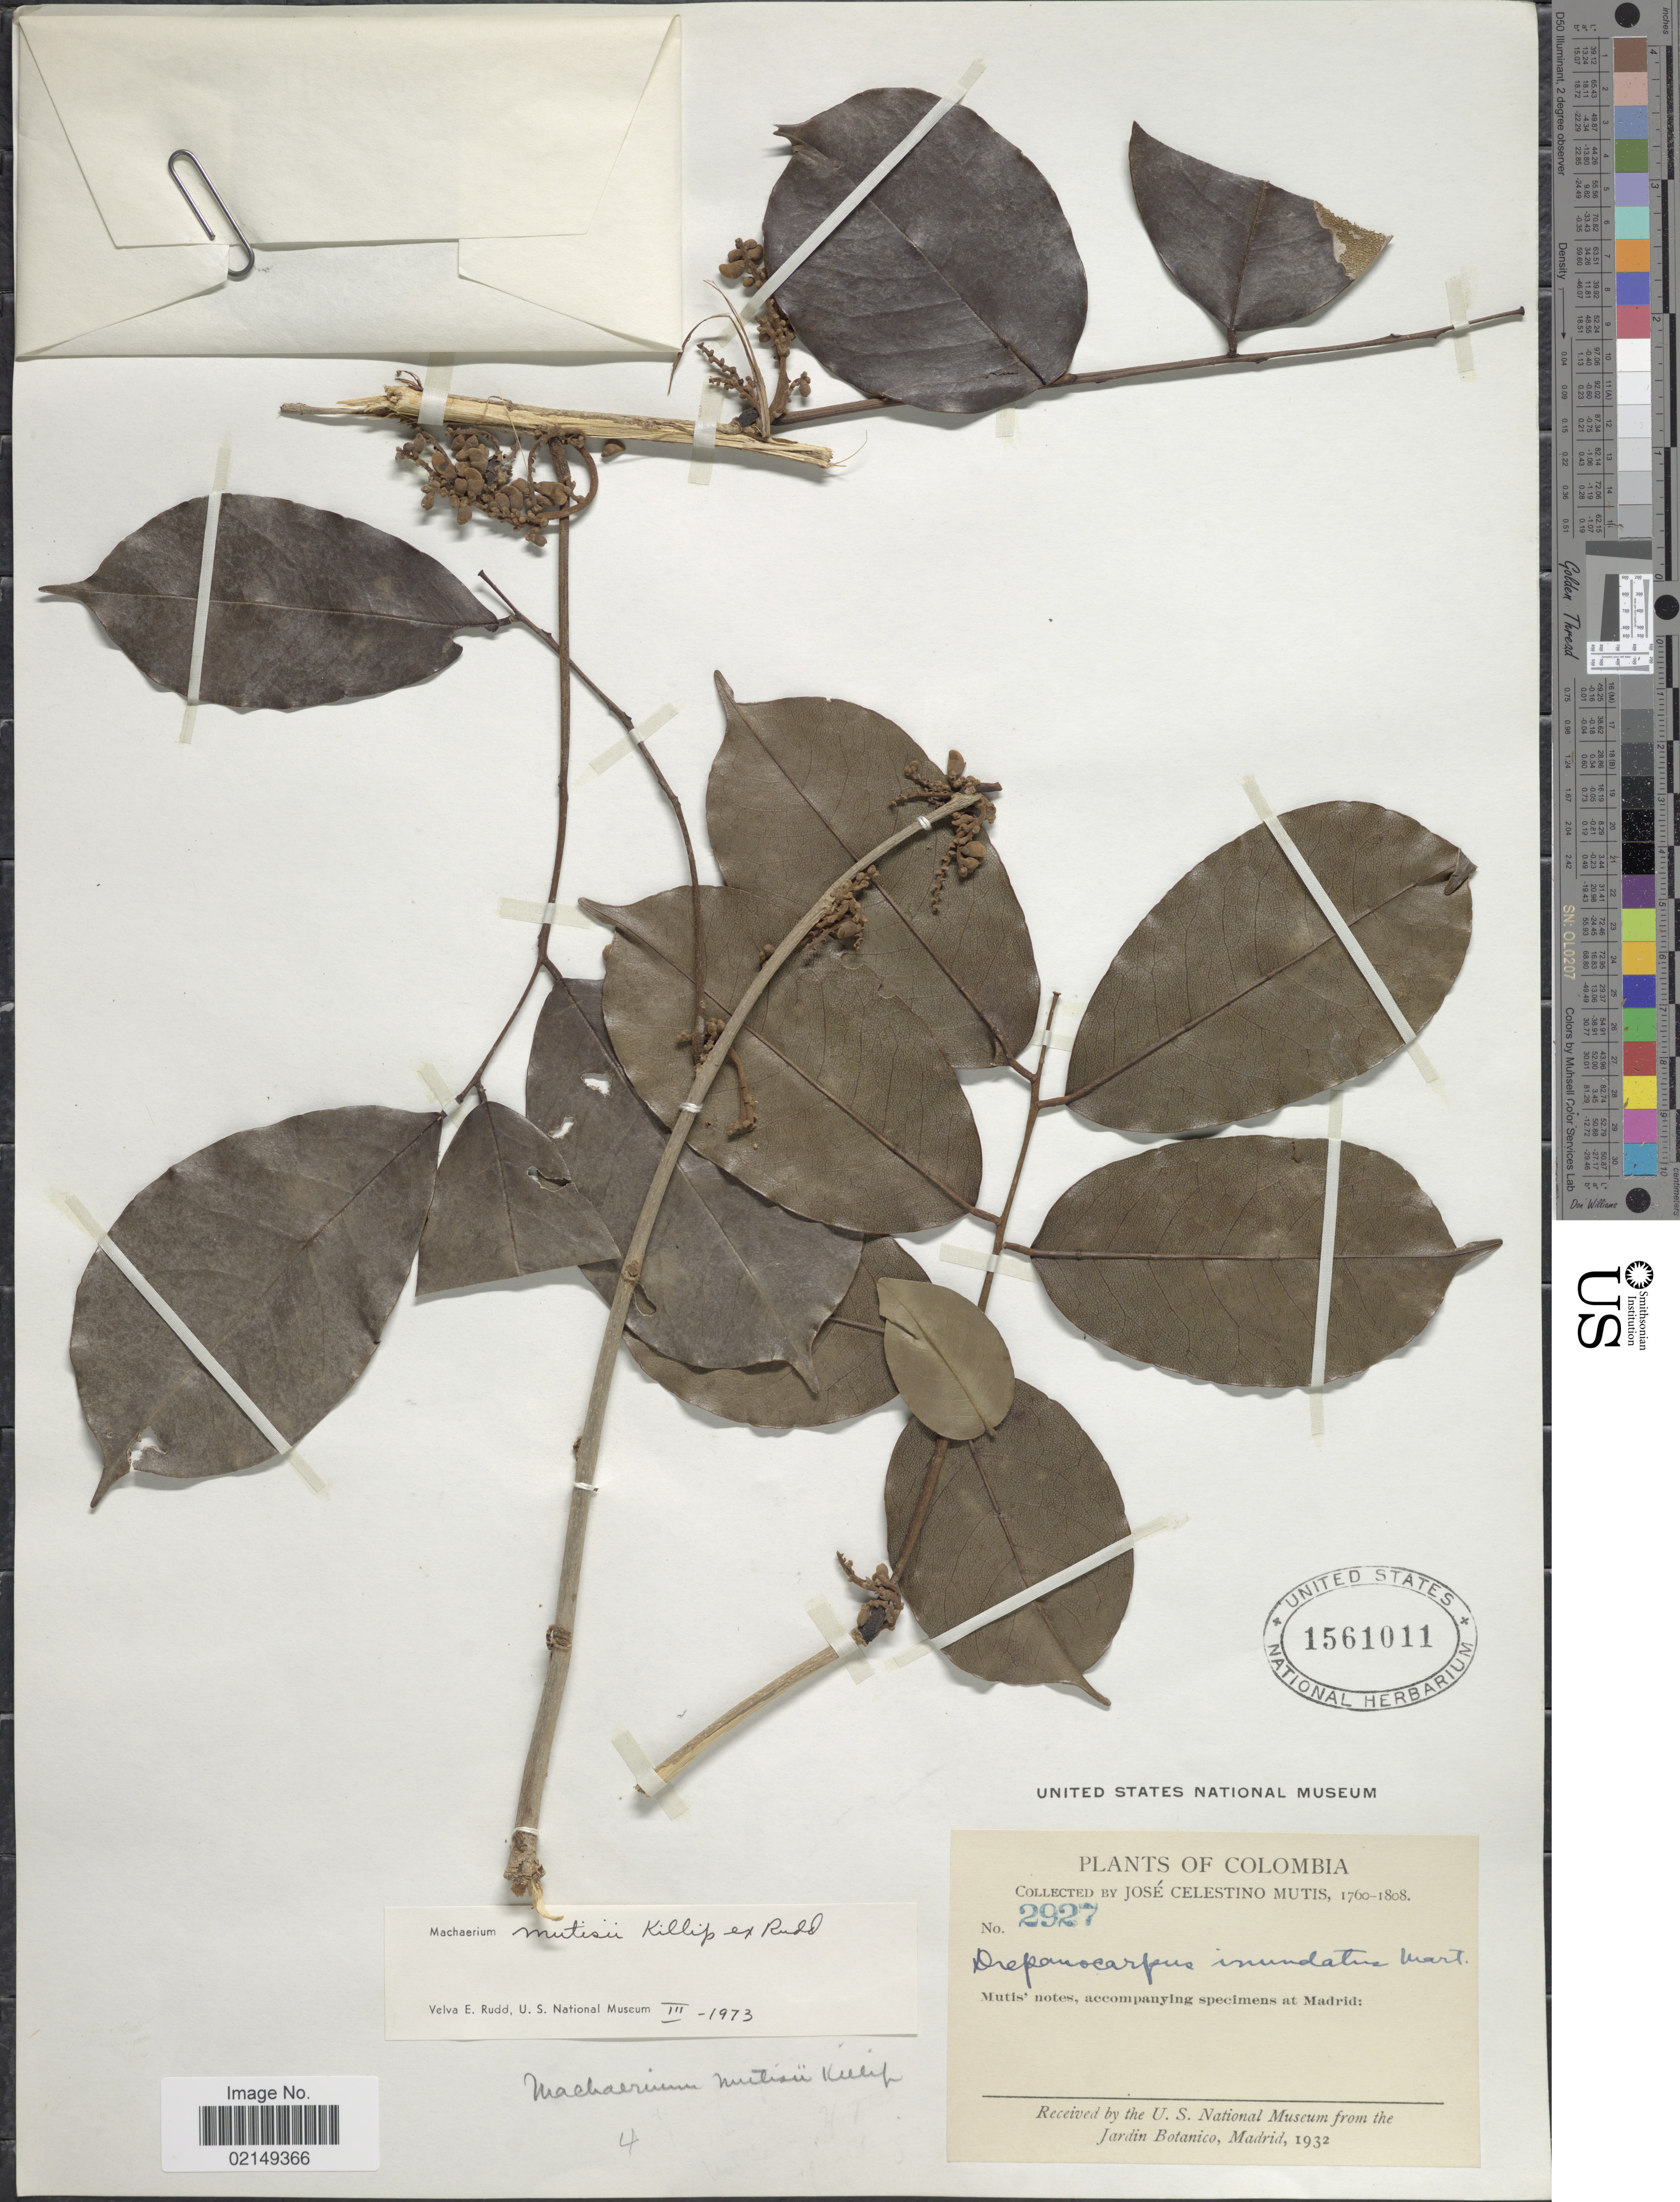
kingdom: Plantae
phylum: Tracheophyta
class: Magnoliopsida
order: Fabales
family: Fabaceae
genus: Machaerium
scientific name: Machaerium mutisii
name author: Killip ex Rudd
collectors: J. C. B. Mutis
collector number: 2927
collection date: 1760/1808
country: Colombia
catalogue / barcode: US 1561011